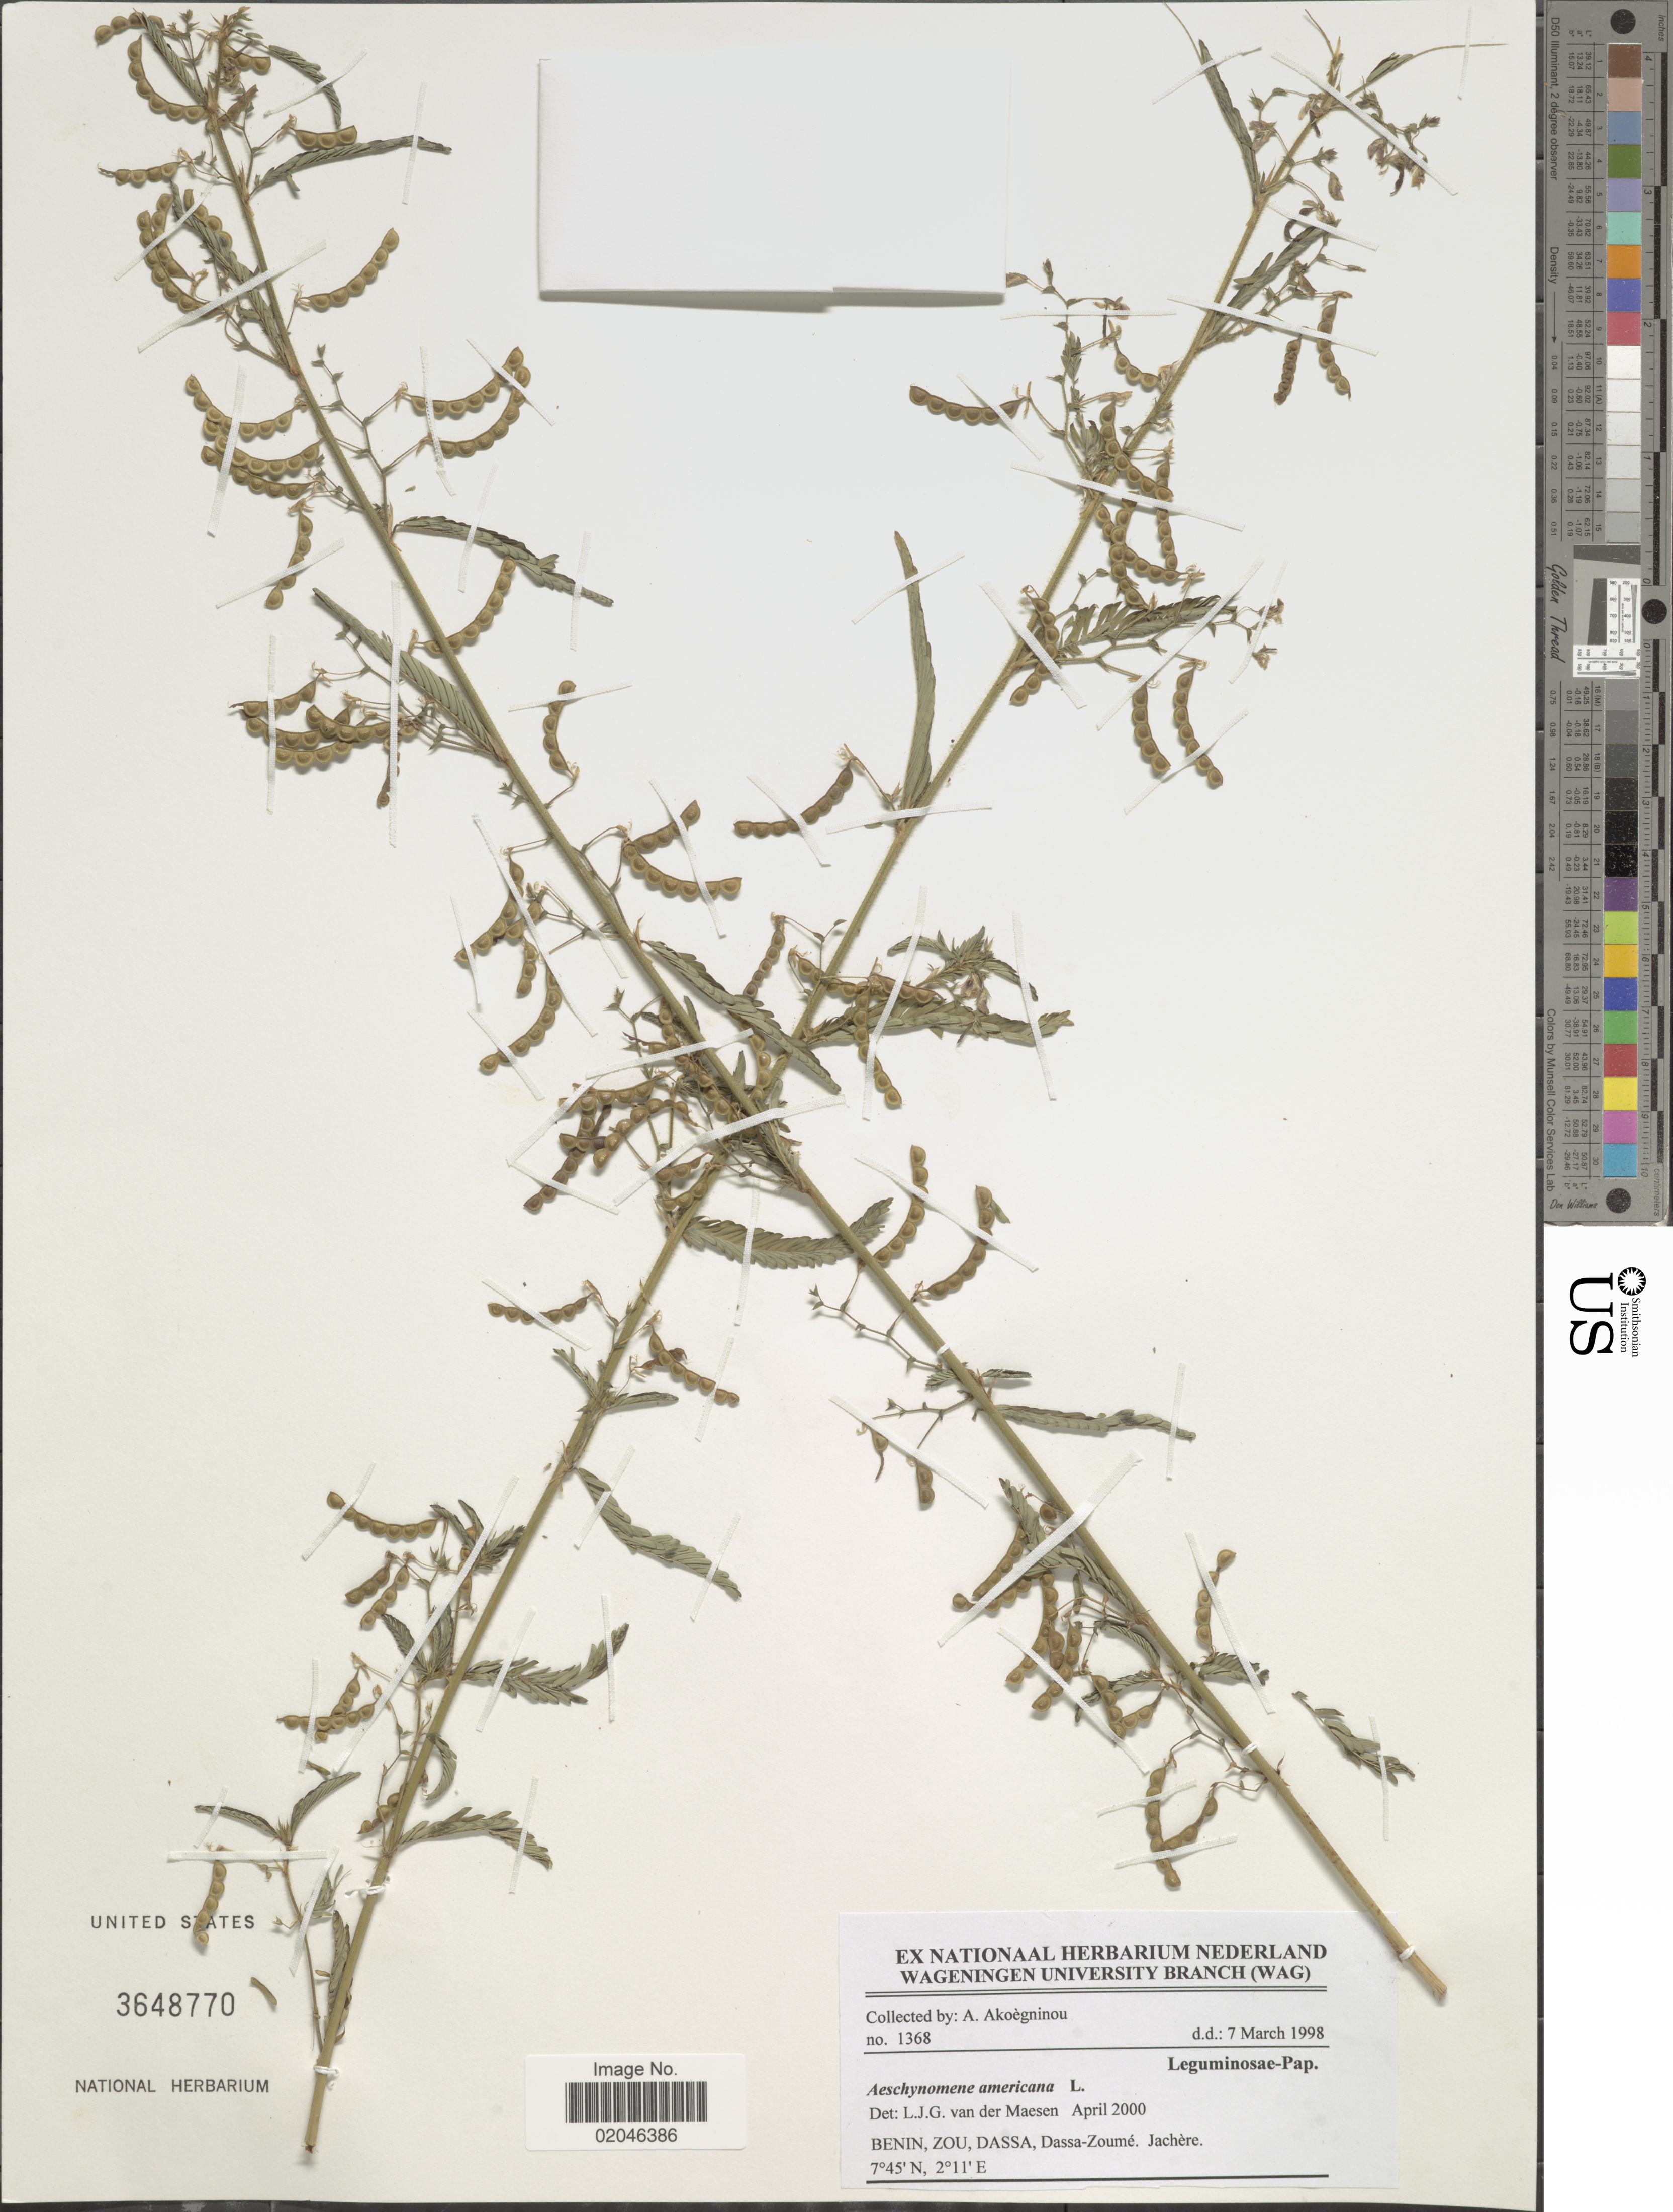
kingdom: Plantae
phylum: Tracheophyta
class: Magnoliopsida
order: Fabales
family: Fabaceae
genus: Aeschynomene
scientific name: Aeschynomene americana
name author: L.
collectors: A. Akoegninou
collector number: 1368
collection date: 1998-03-07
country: Benin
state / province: Zou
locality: Dassa, Dassa-Zoumé, Jachère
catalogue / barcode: US 3648770